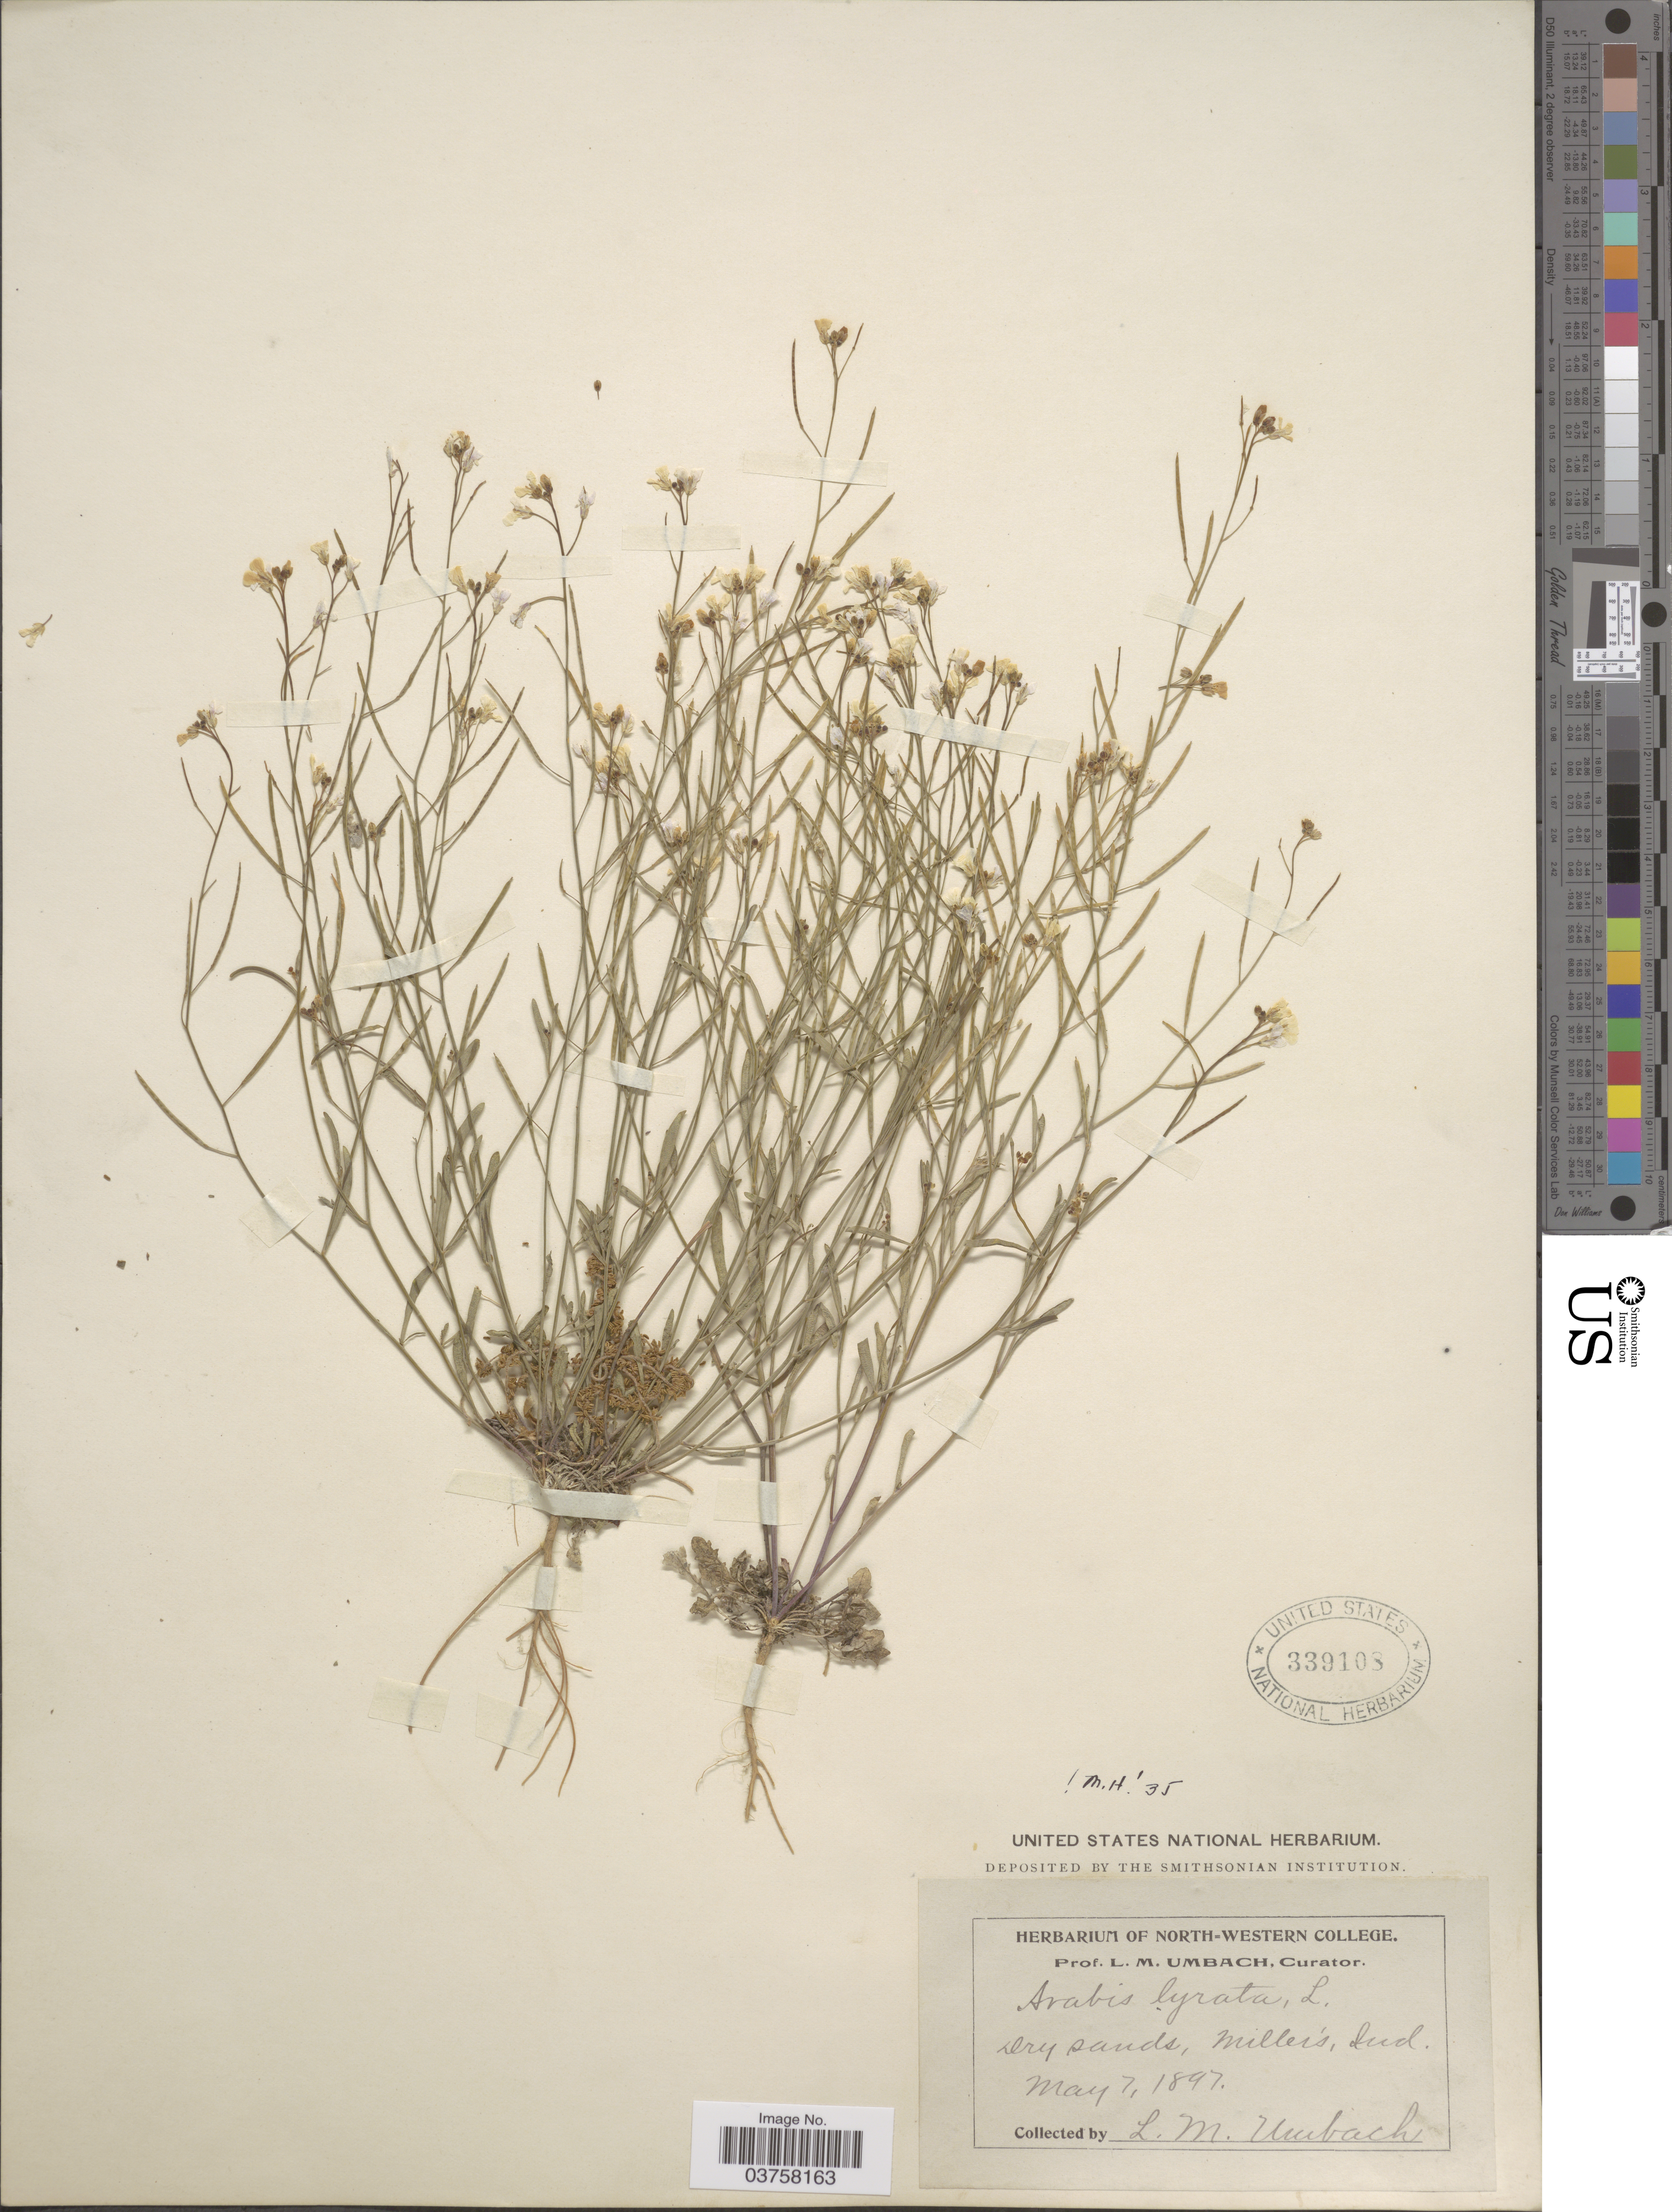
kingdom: Plantae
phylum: Tracheophyta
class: Magnoliopsida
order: Brassicales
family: Brassicaceae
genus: Arabis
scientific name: Arabis lyrata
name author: L.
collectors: L. M. Umbach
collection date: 1897-05-07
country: United States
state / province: Indiana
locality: Miller's.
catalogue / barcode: US 339108